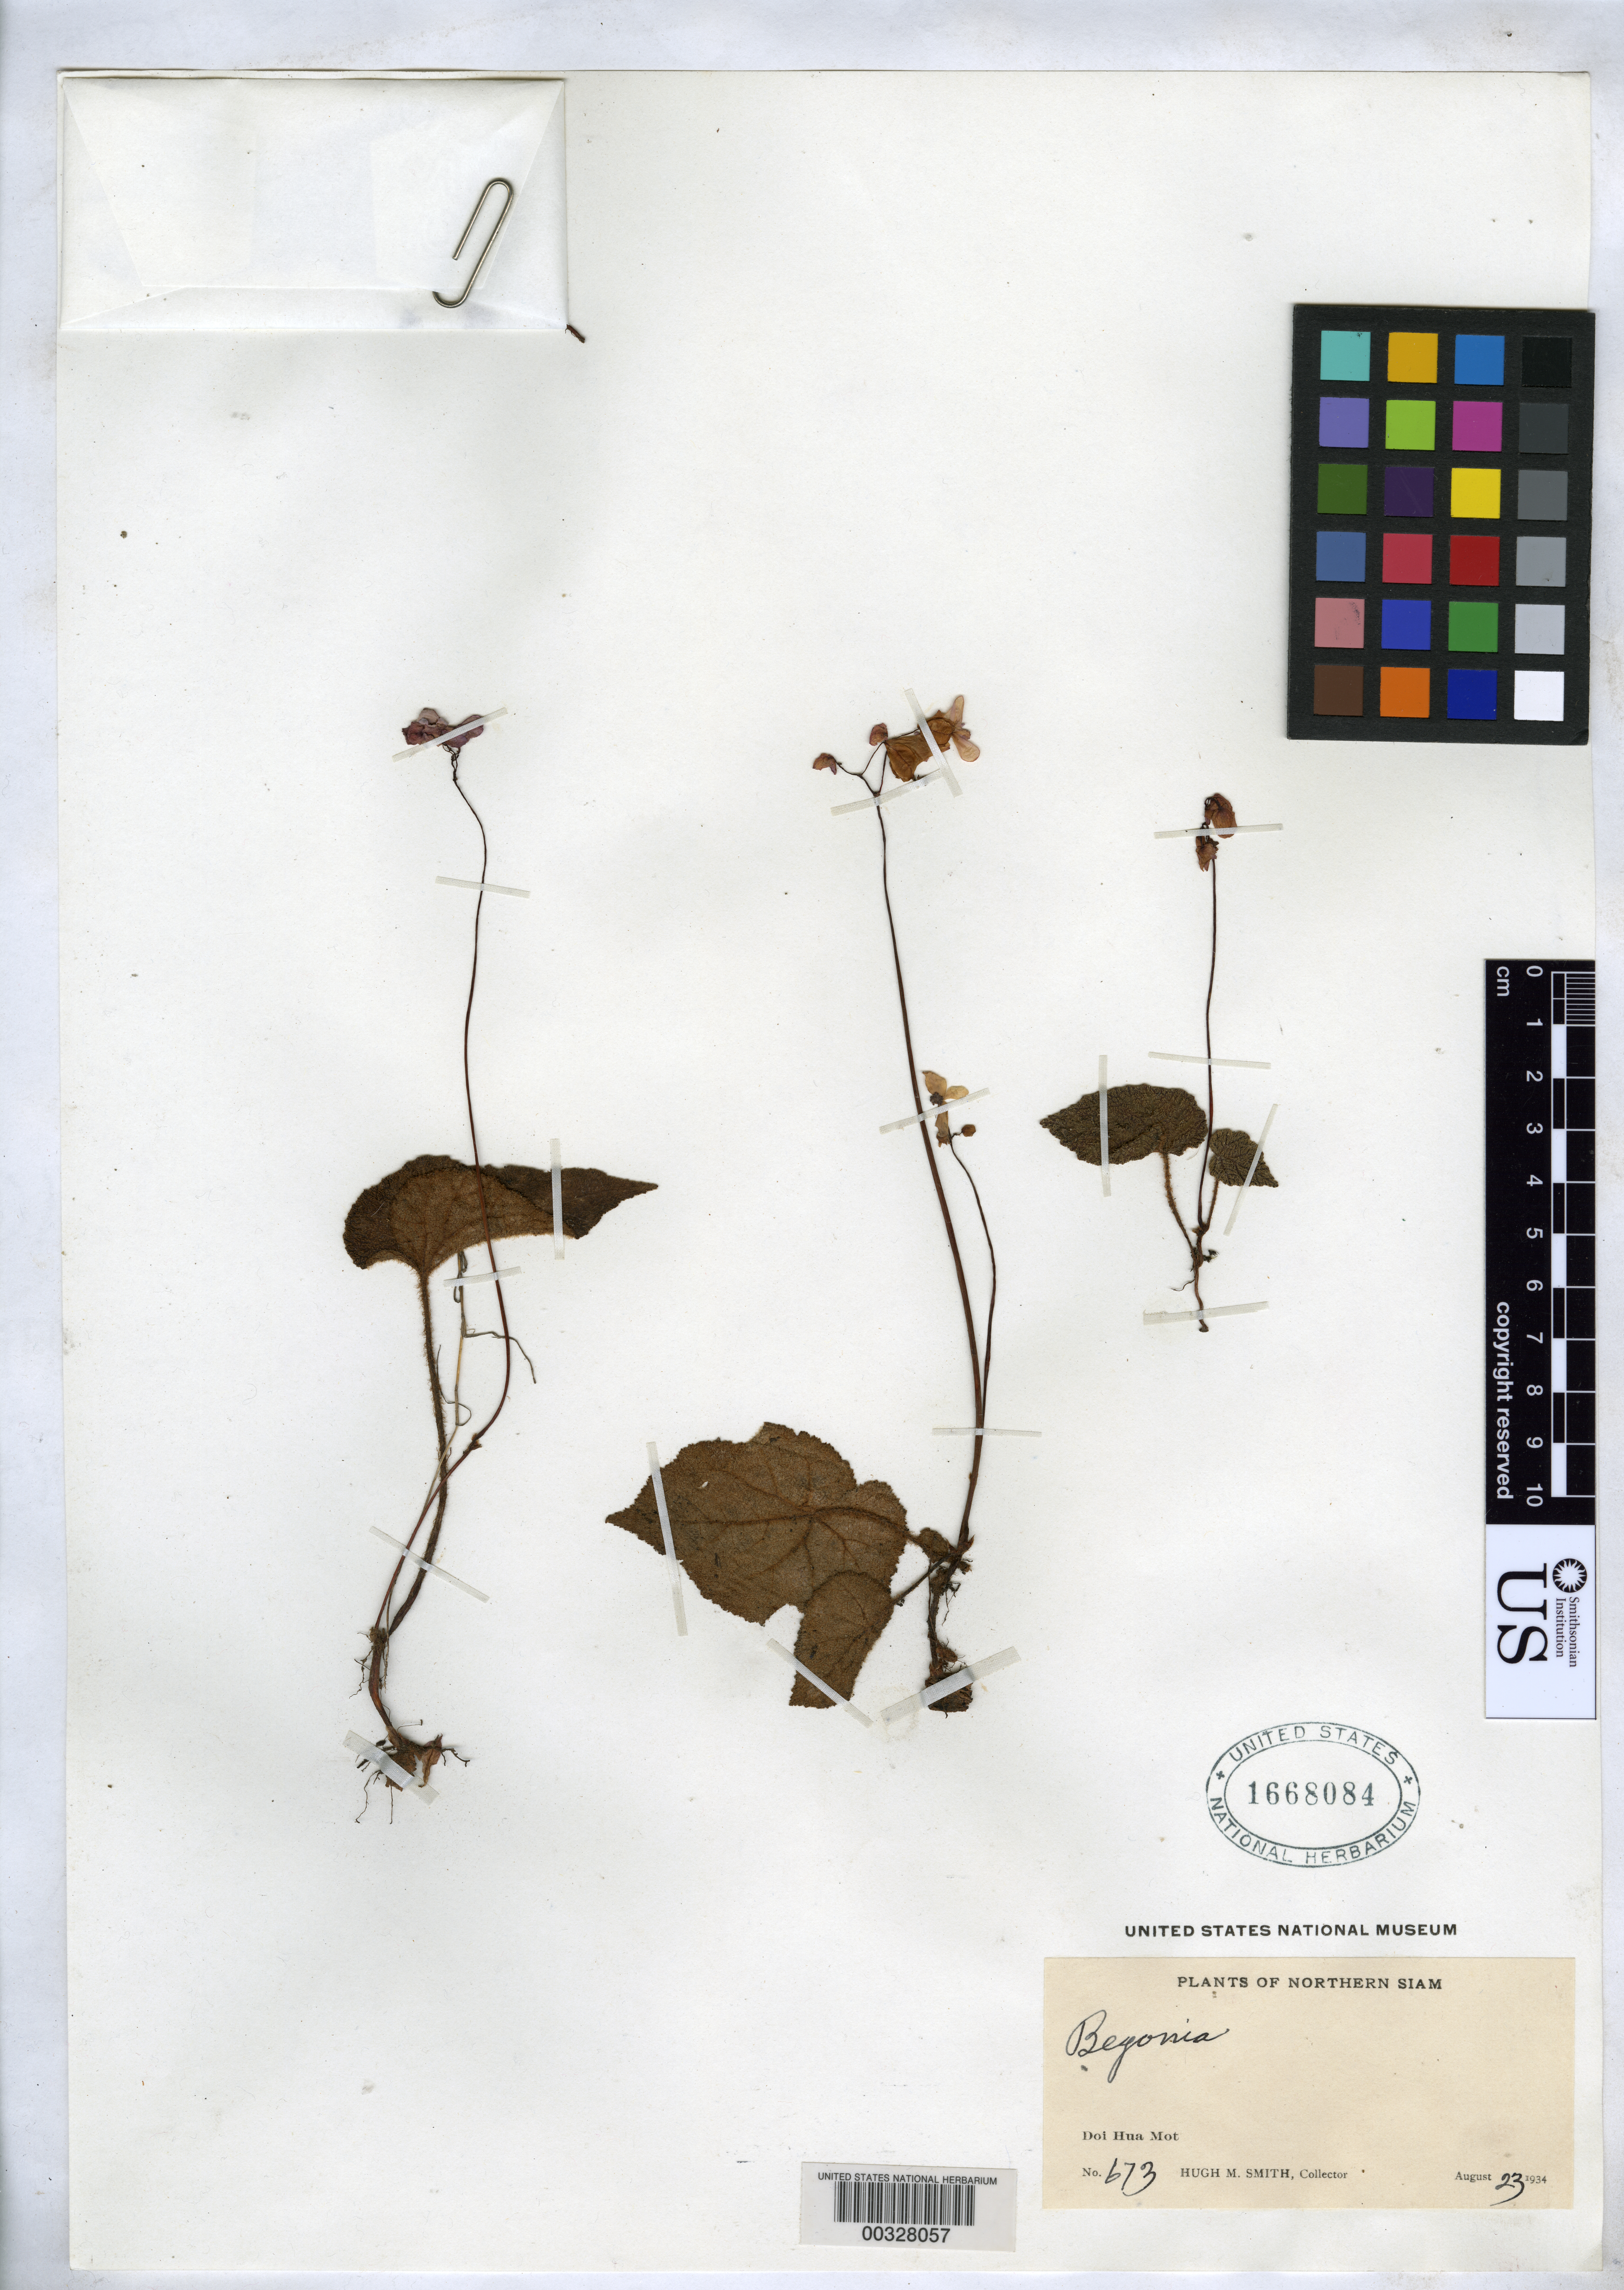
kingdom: Plantae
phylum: Tracheophyta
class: Magnoliopsida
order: Cucurbitales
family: Begoniaceae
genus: Begonia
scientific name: Begonia sp.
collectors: H. M. Smith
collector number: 673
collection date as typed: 23 Aug 1934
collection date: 1934-08-23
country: Thailand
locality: Doi hua mot, northern thailand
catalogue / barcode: US 1668084